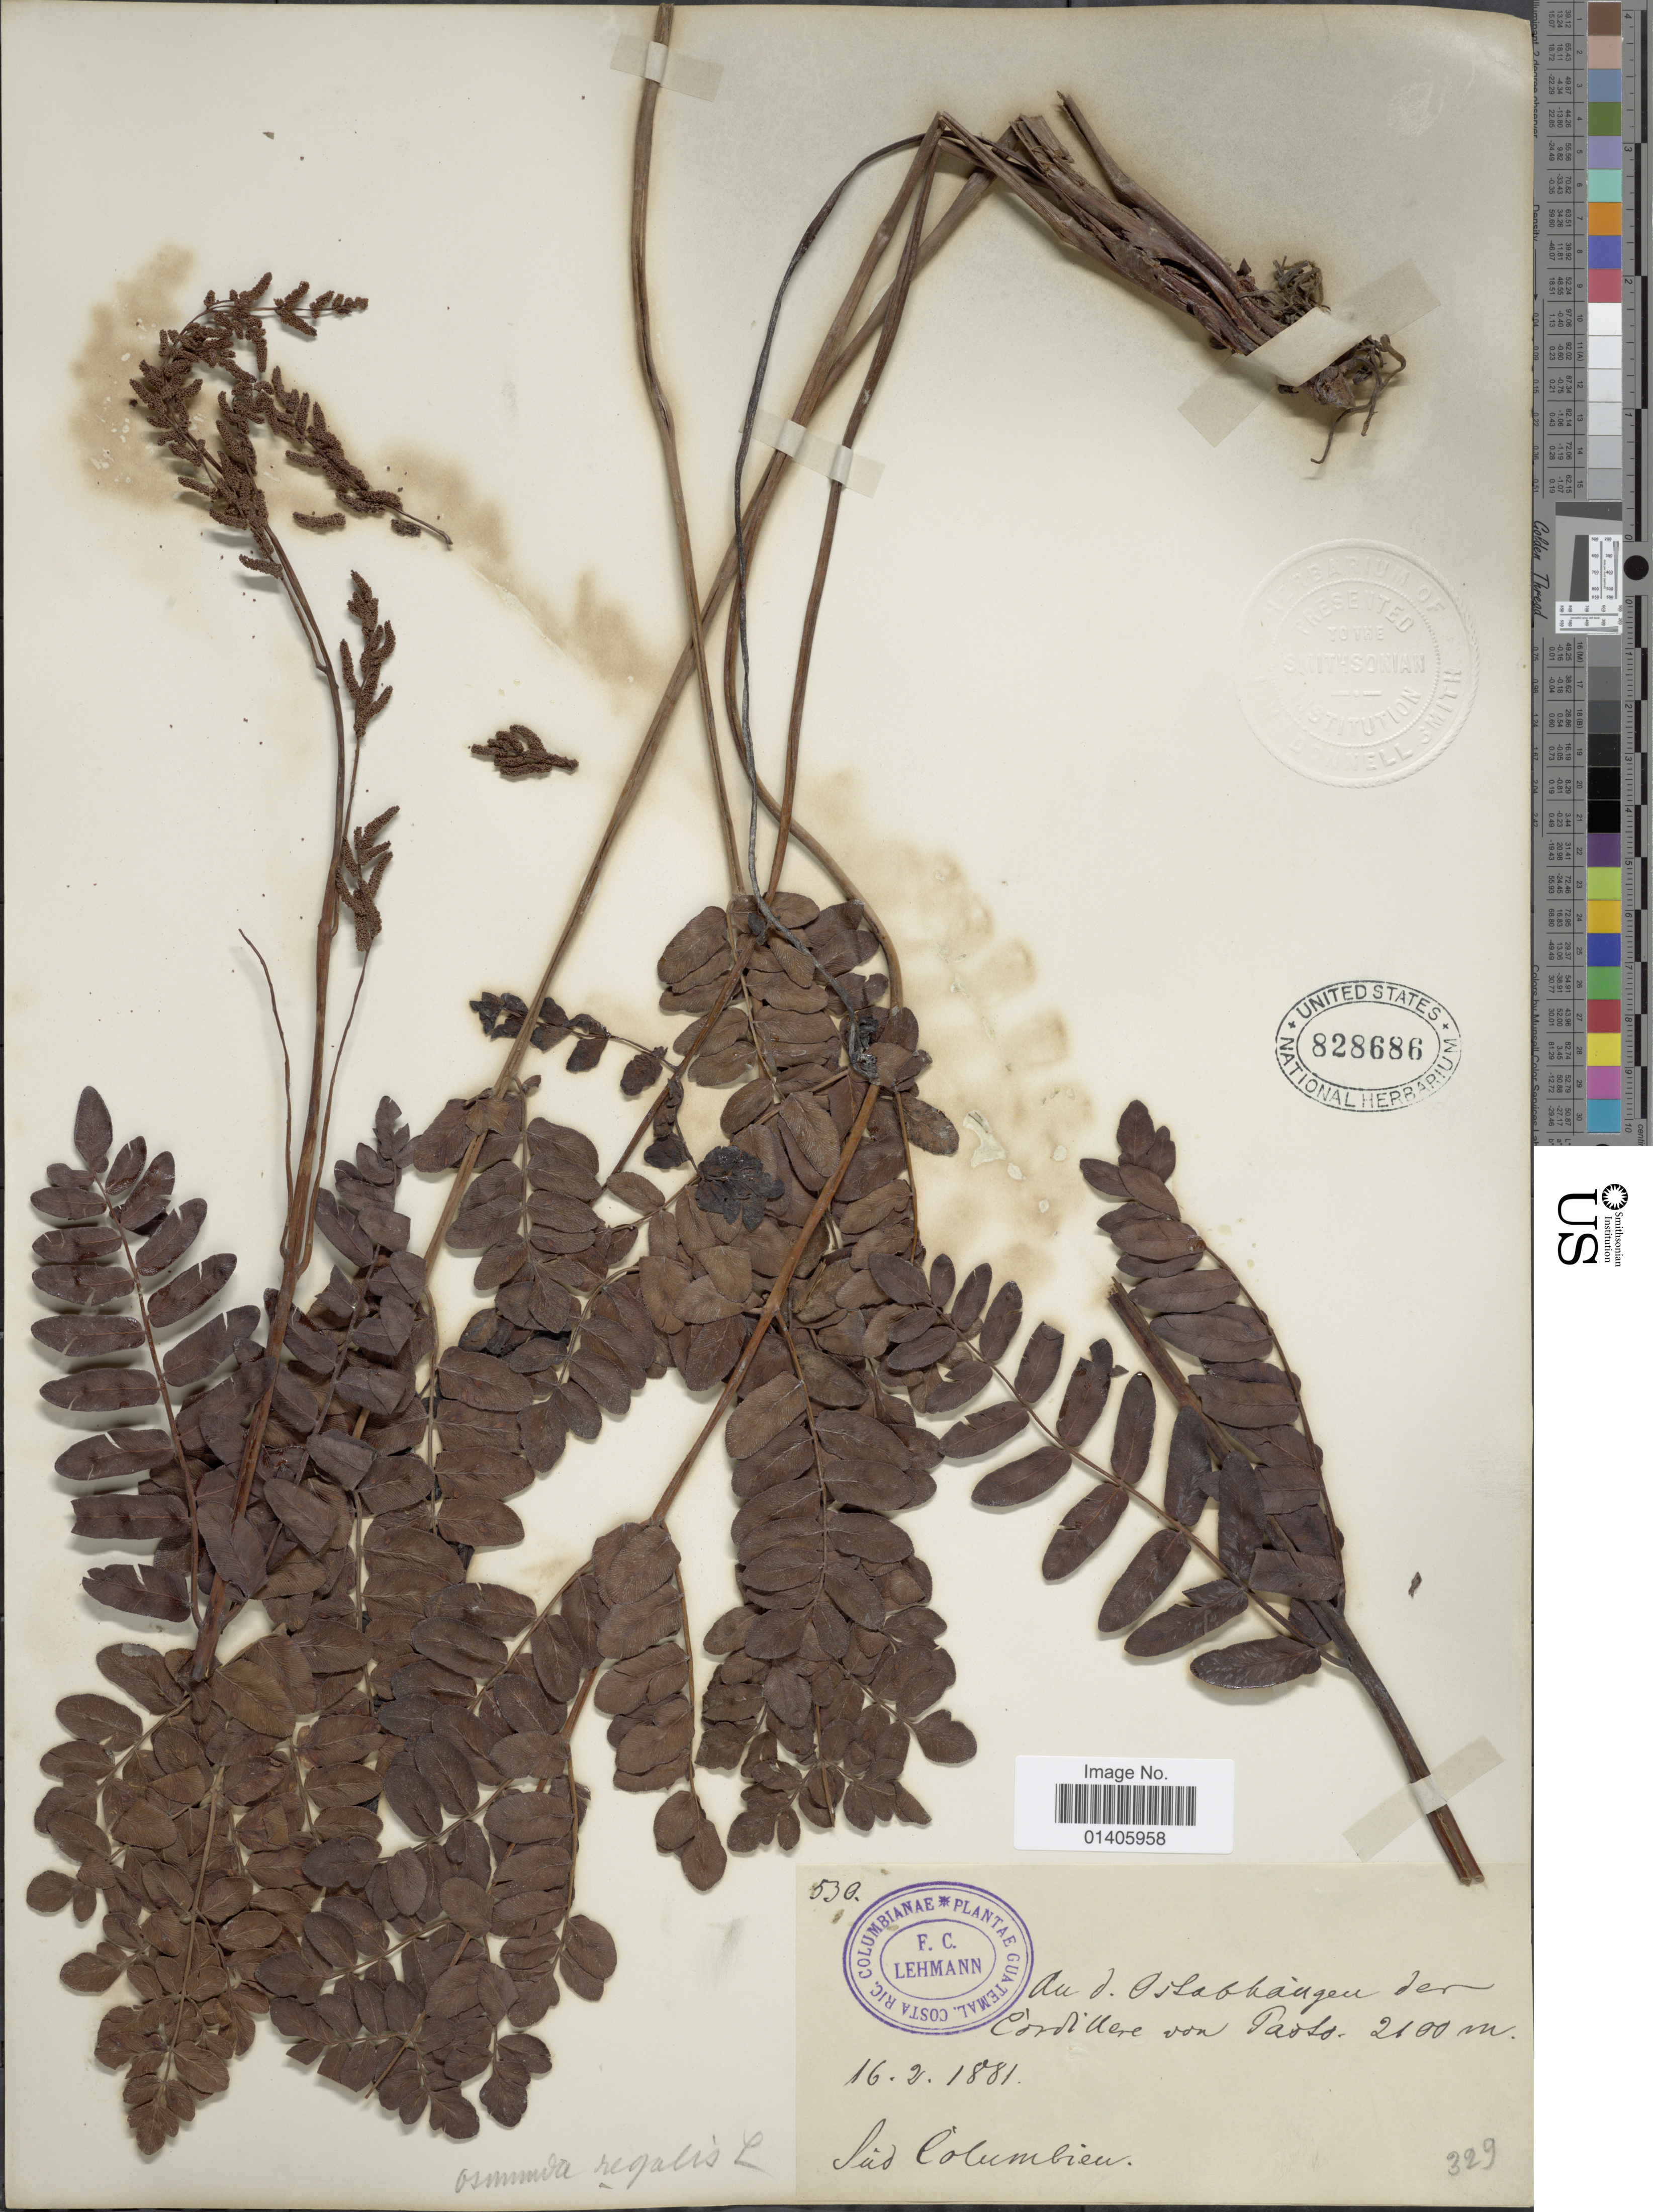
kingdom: Plantae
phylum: Tracheophyta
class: Polypodiopsida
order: Osmundales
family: Osmundaceae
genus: Osmunda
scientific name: Osmunda regalis var. palustris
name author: (Schrad.) C. Chr. ex Angely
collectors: F. C. Lehmann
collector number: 30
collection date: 1881-02-16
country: Colombia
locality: Cordillera von Pasto, Sud Columbia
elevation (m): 2100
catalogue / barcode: US 828686